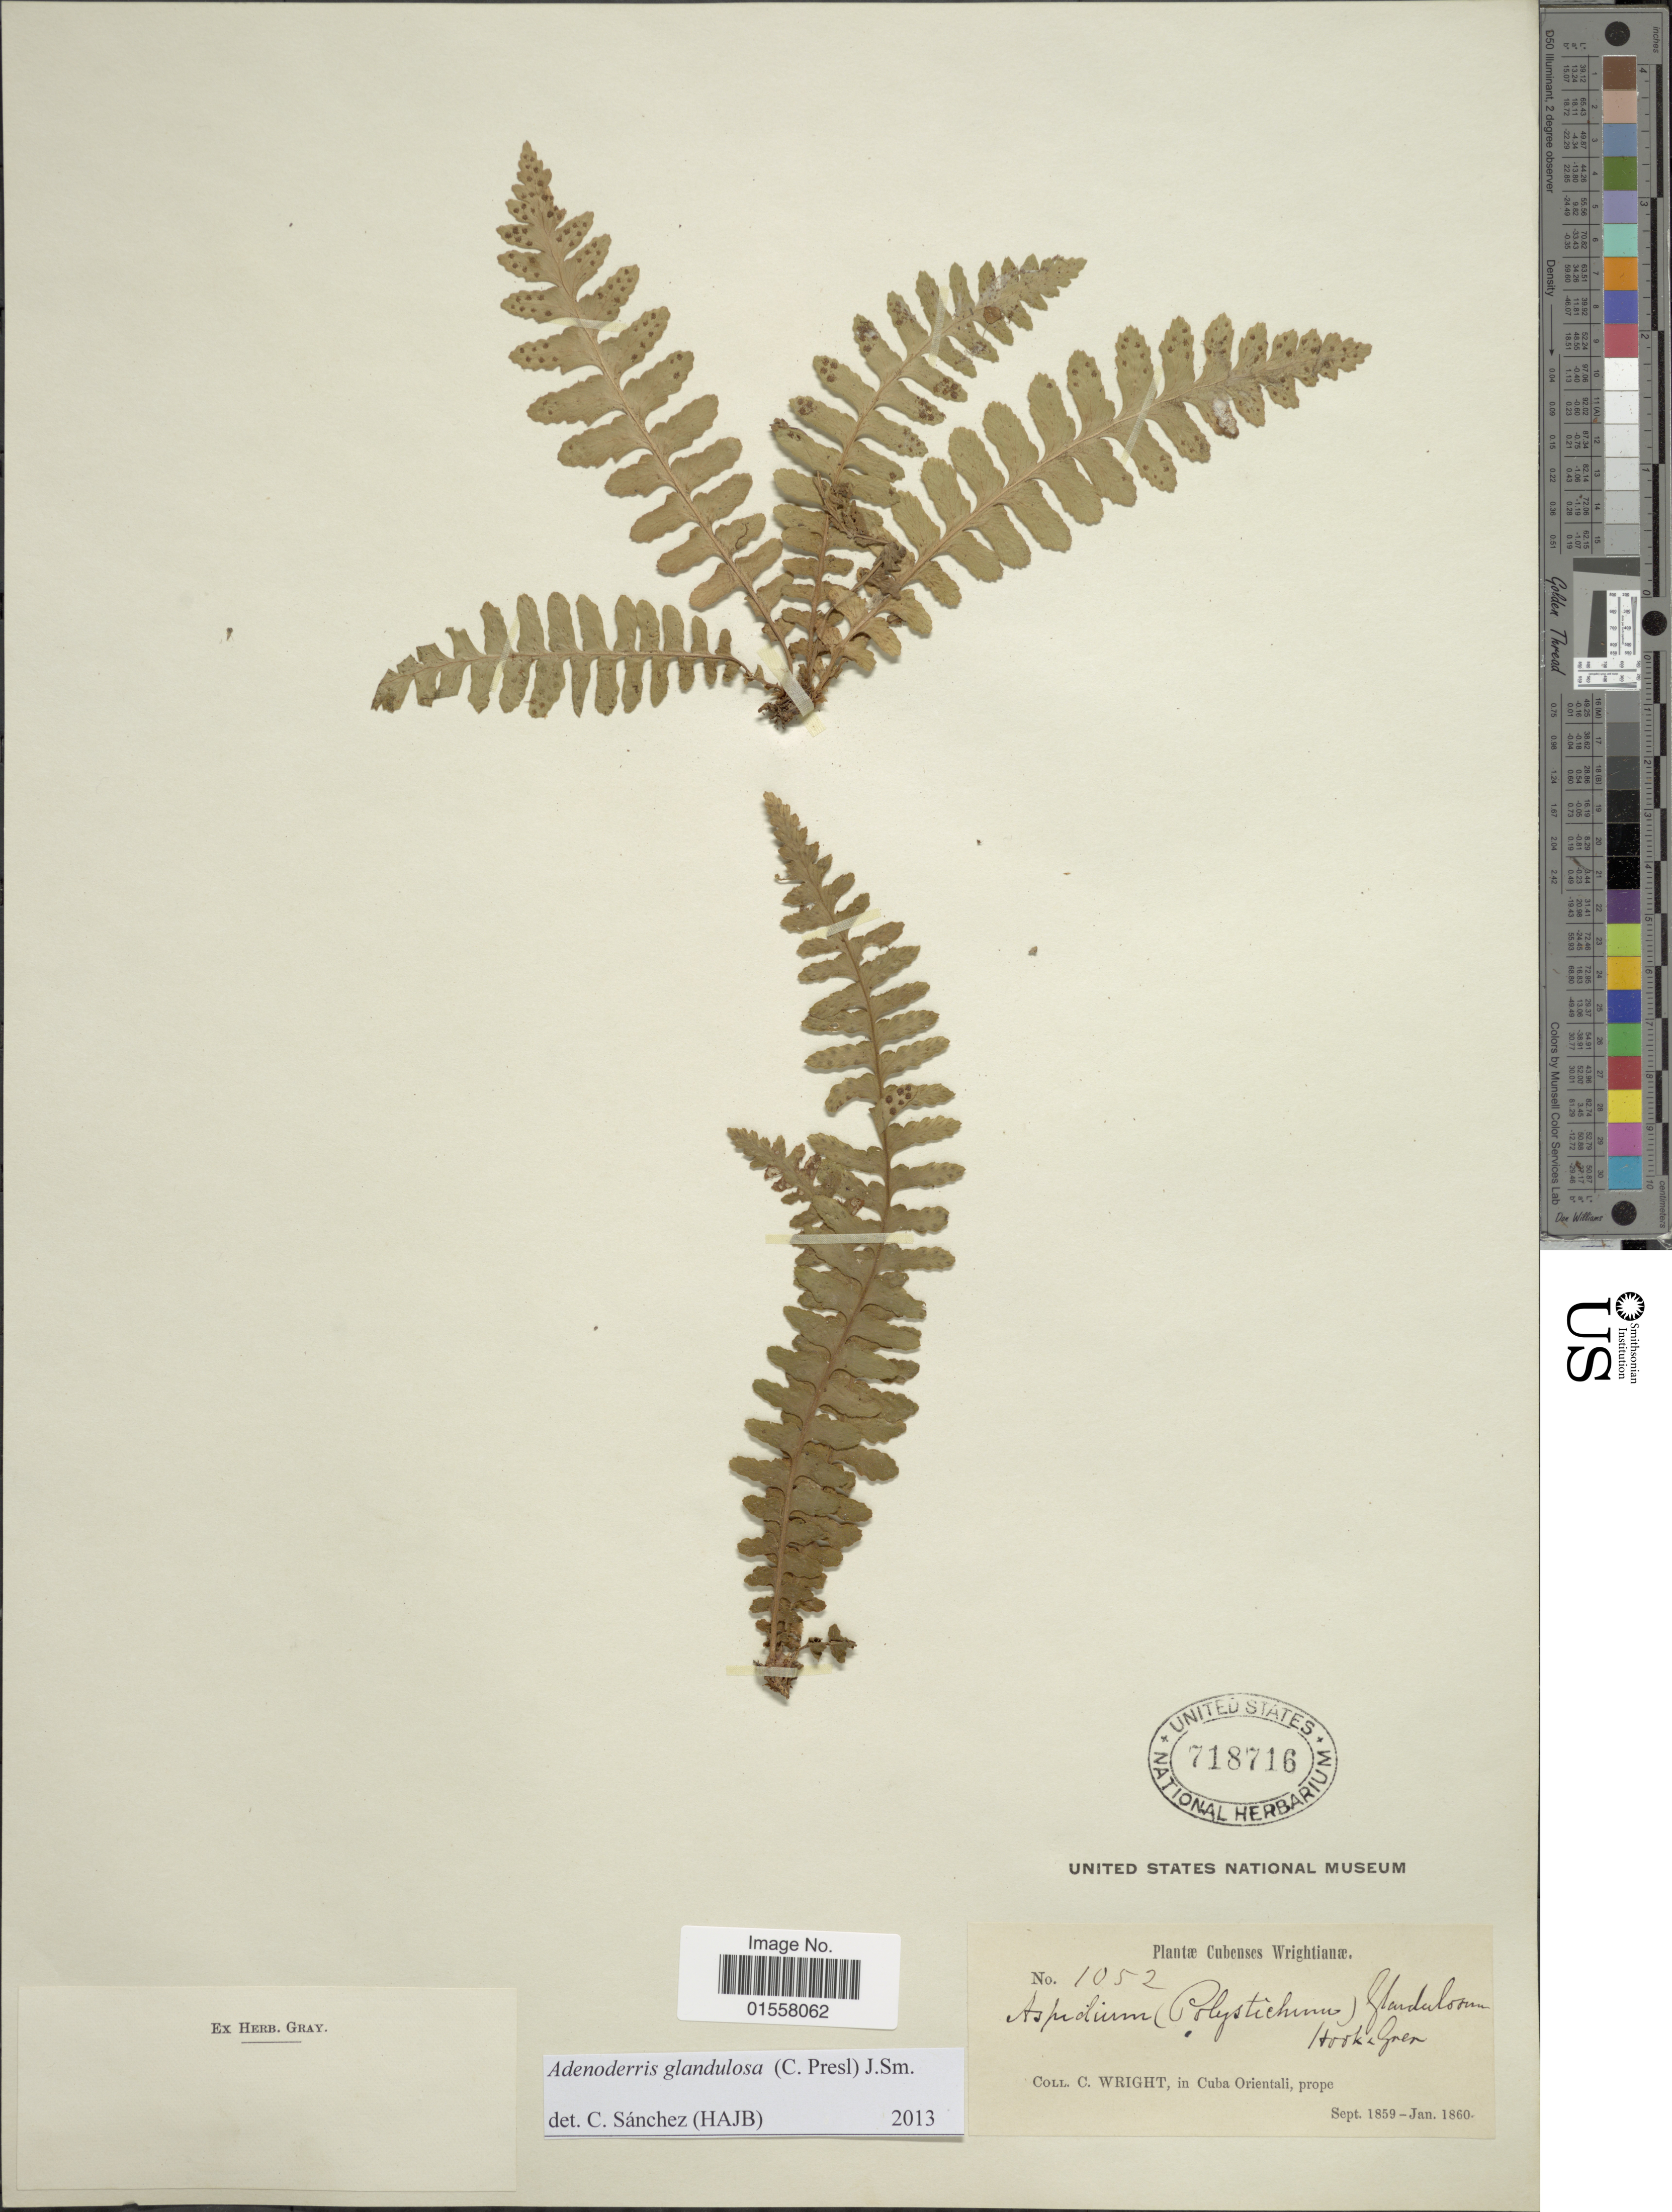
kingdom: Plantae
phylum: Tracheophyta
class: Polypodiopsida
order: Polypodiales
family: Dryopteridaceae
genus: Polystichum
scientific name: Polystichum glandulosum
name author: C. Presl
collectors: C. Wright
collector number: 1052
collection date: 1859-09/1860-01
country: Cuba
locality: Cubenses, Cuba Orientali, prope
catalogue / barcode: US 718716